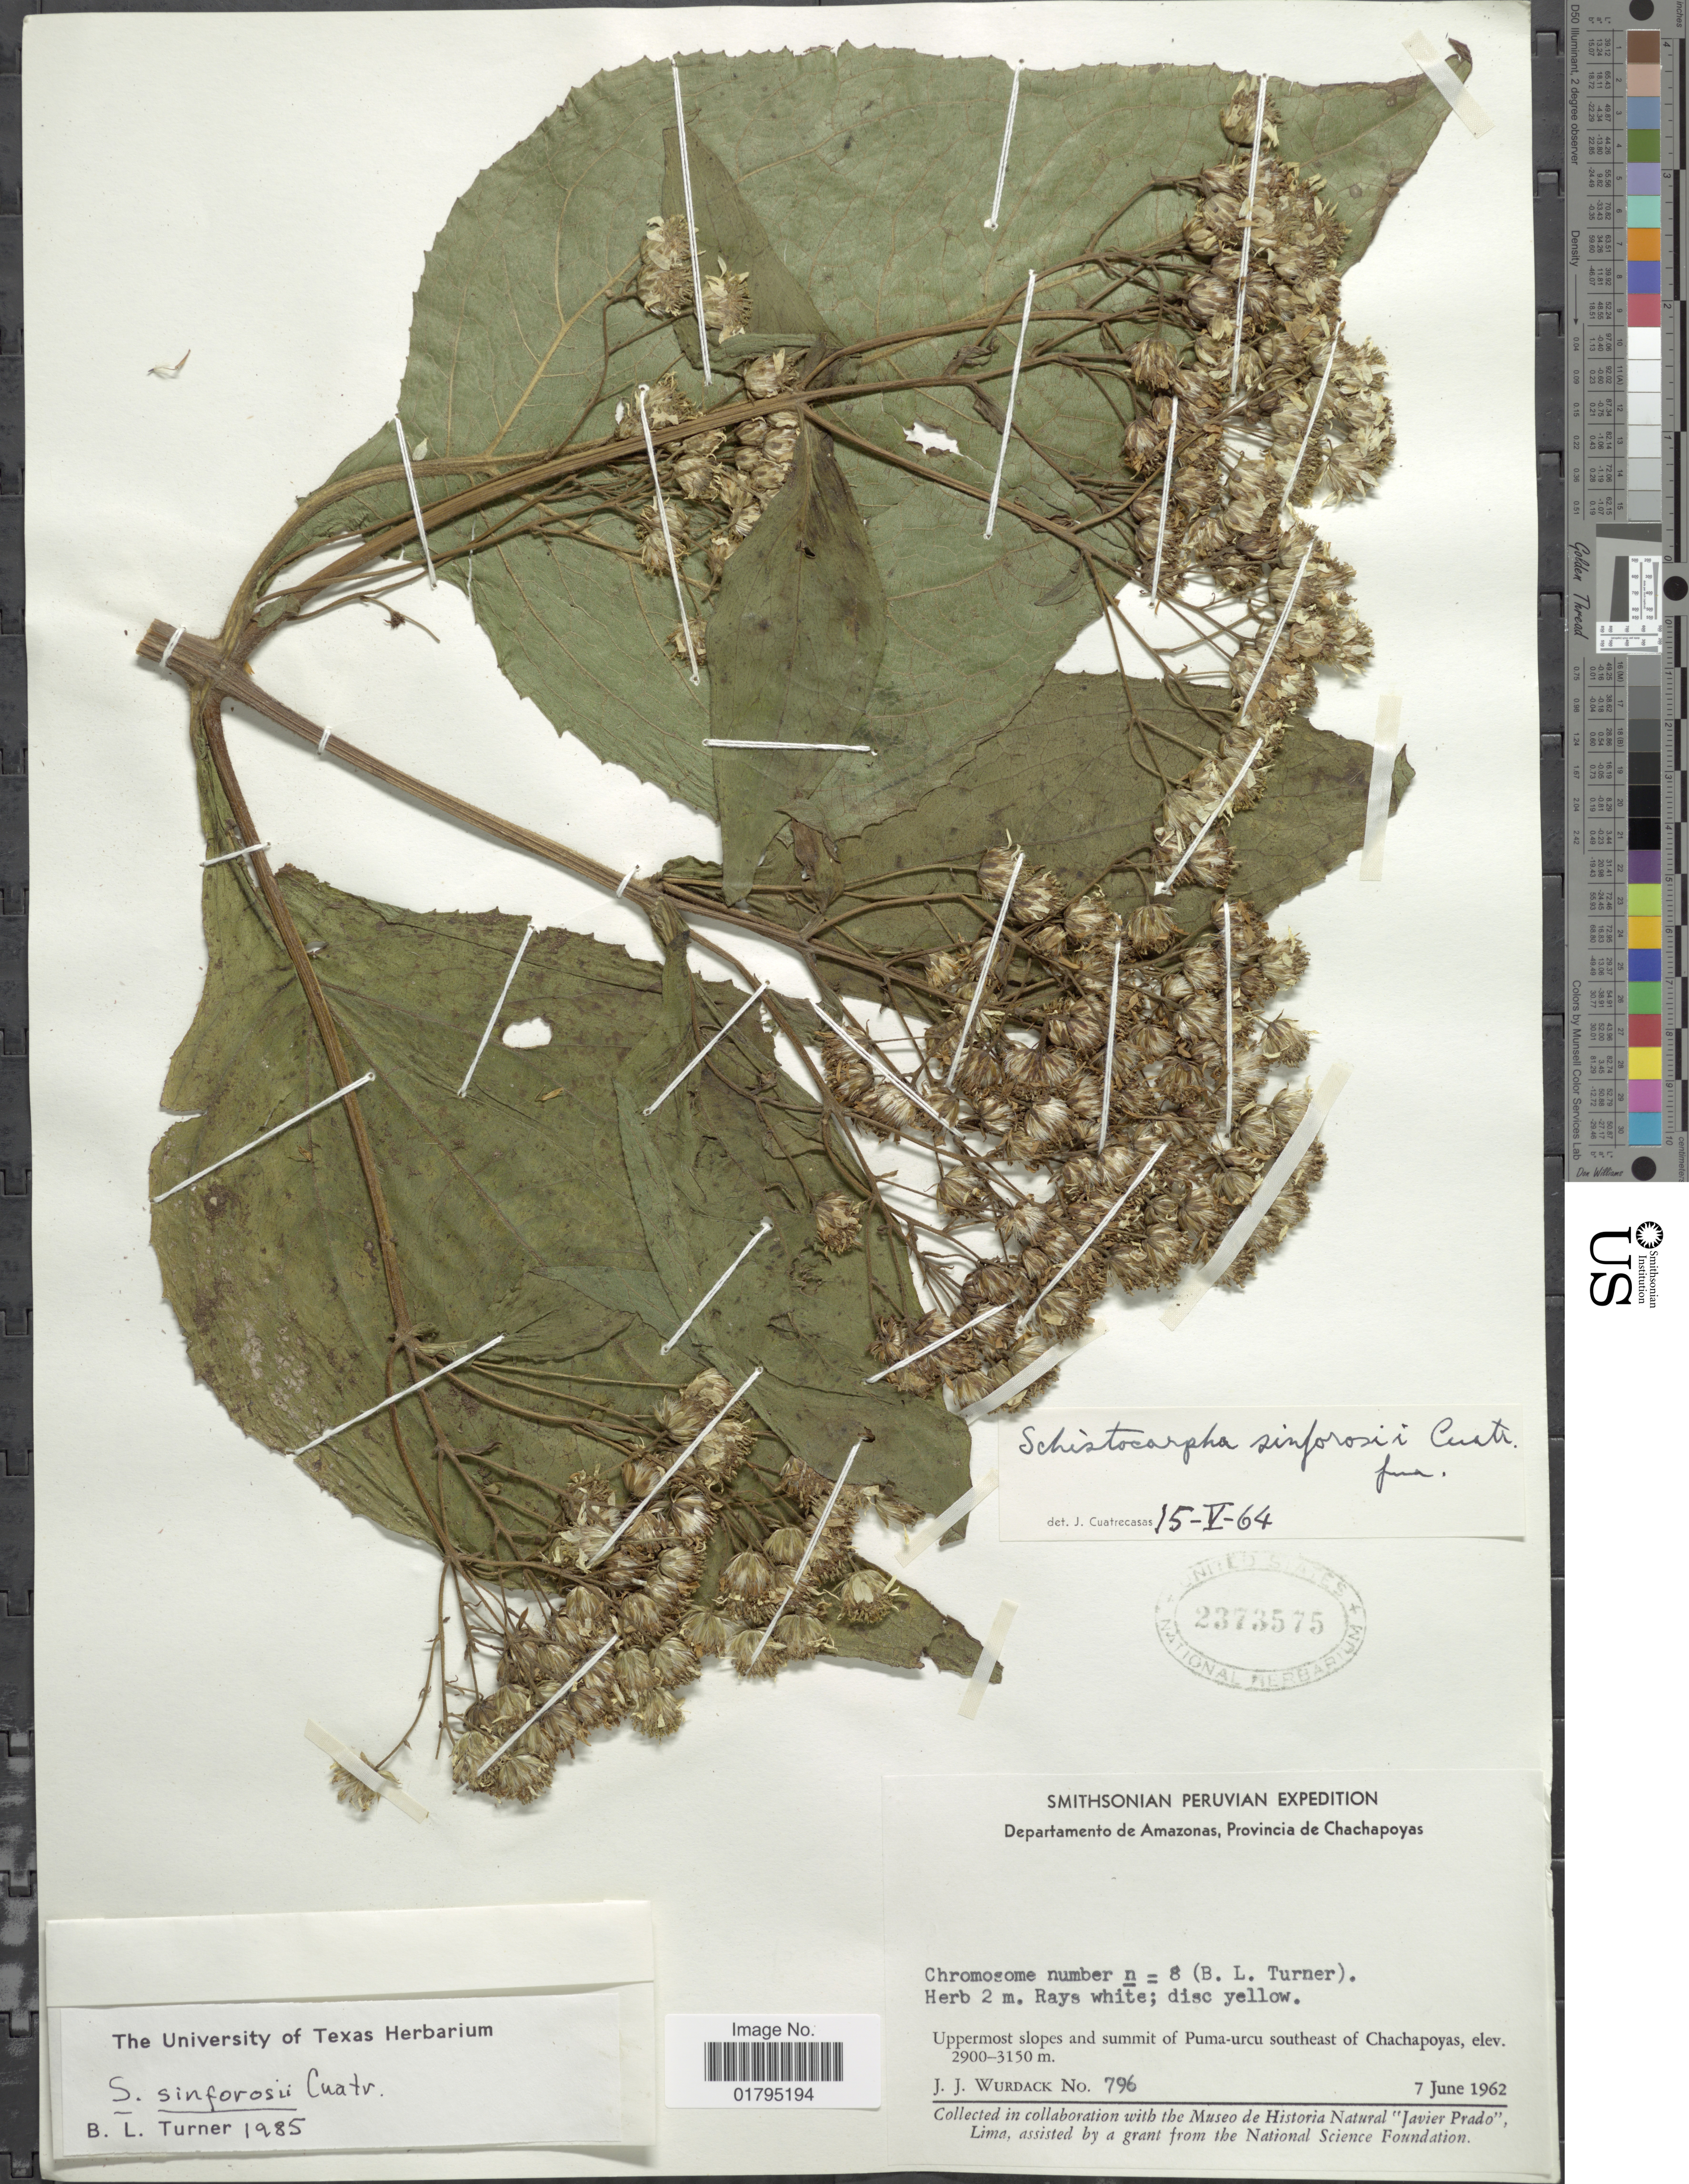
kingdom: Plantae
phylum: Tracheophyta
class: Magnoliopsida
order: Asterales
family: Asteraceae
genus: Schistocarpha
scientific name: Schistocarpha sinforosii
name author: Cuatrec.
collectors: J. J. Wurdack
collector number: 796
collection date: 1962-06-07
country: Peru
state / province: Amazonas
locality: Departamento de Amazonas, Provincia de Chachapoyas, Uppermost slopes and summit of Puma-urcu southeast of Chachapoyas.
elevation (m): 2900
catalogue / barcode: US 2373575